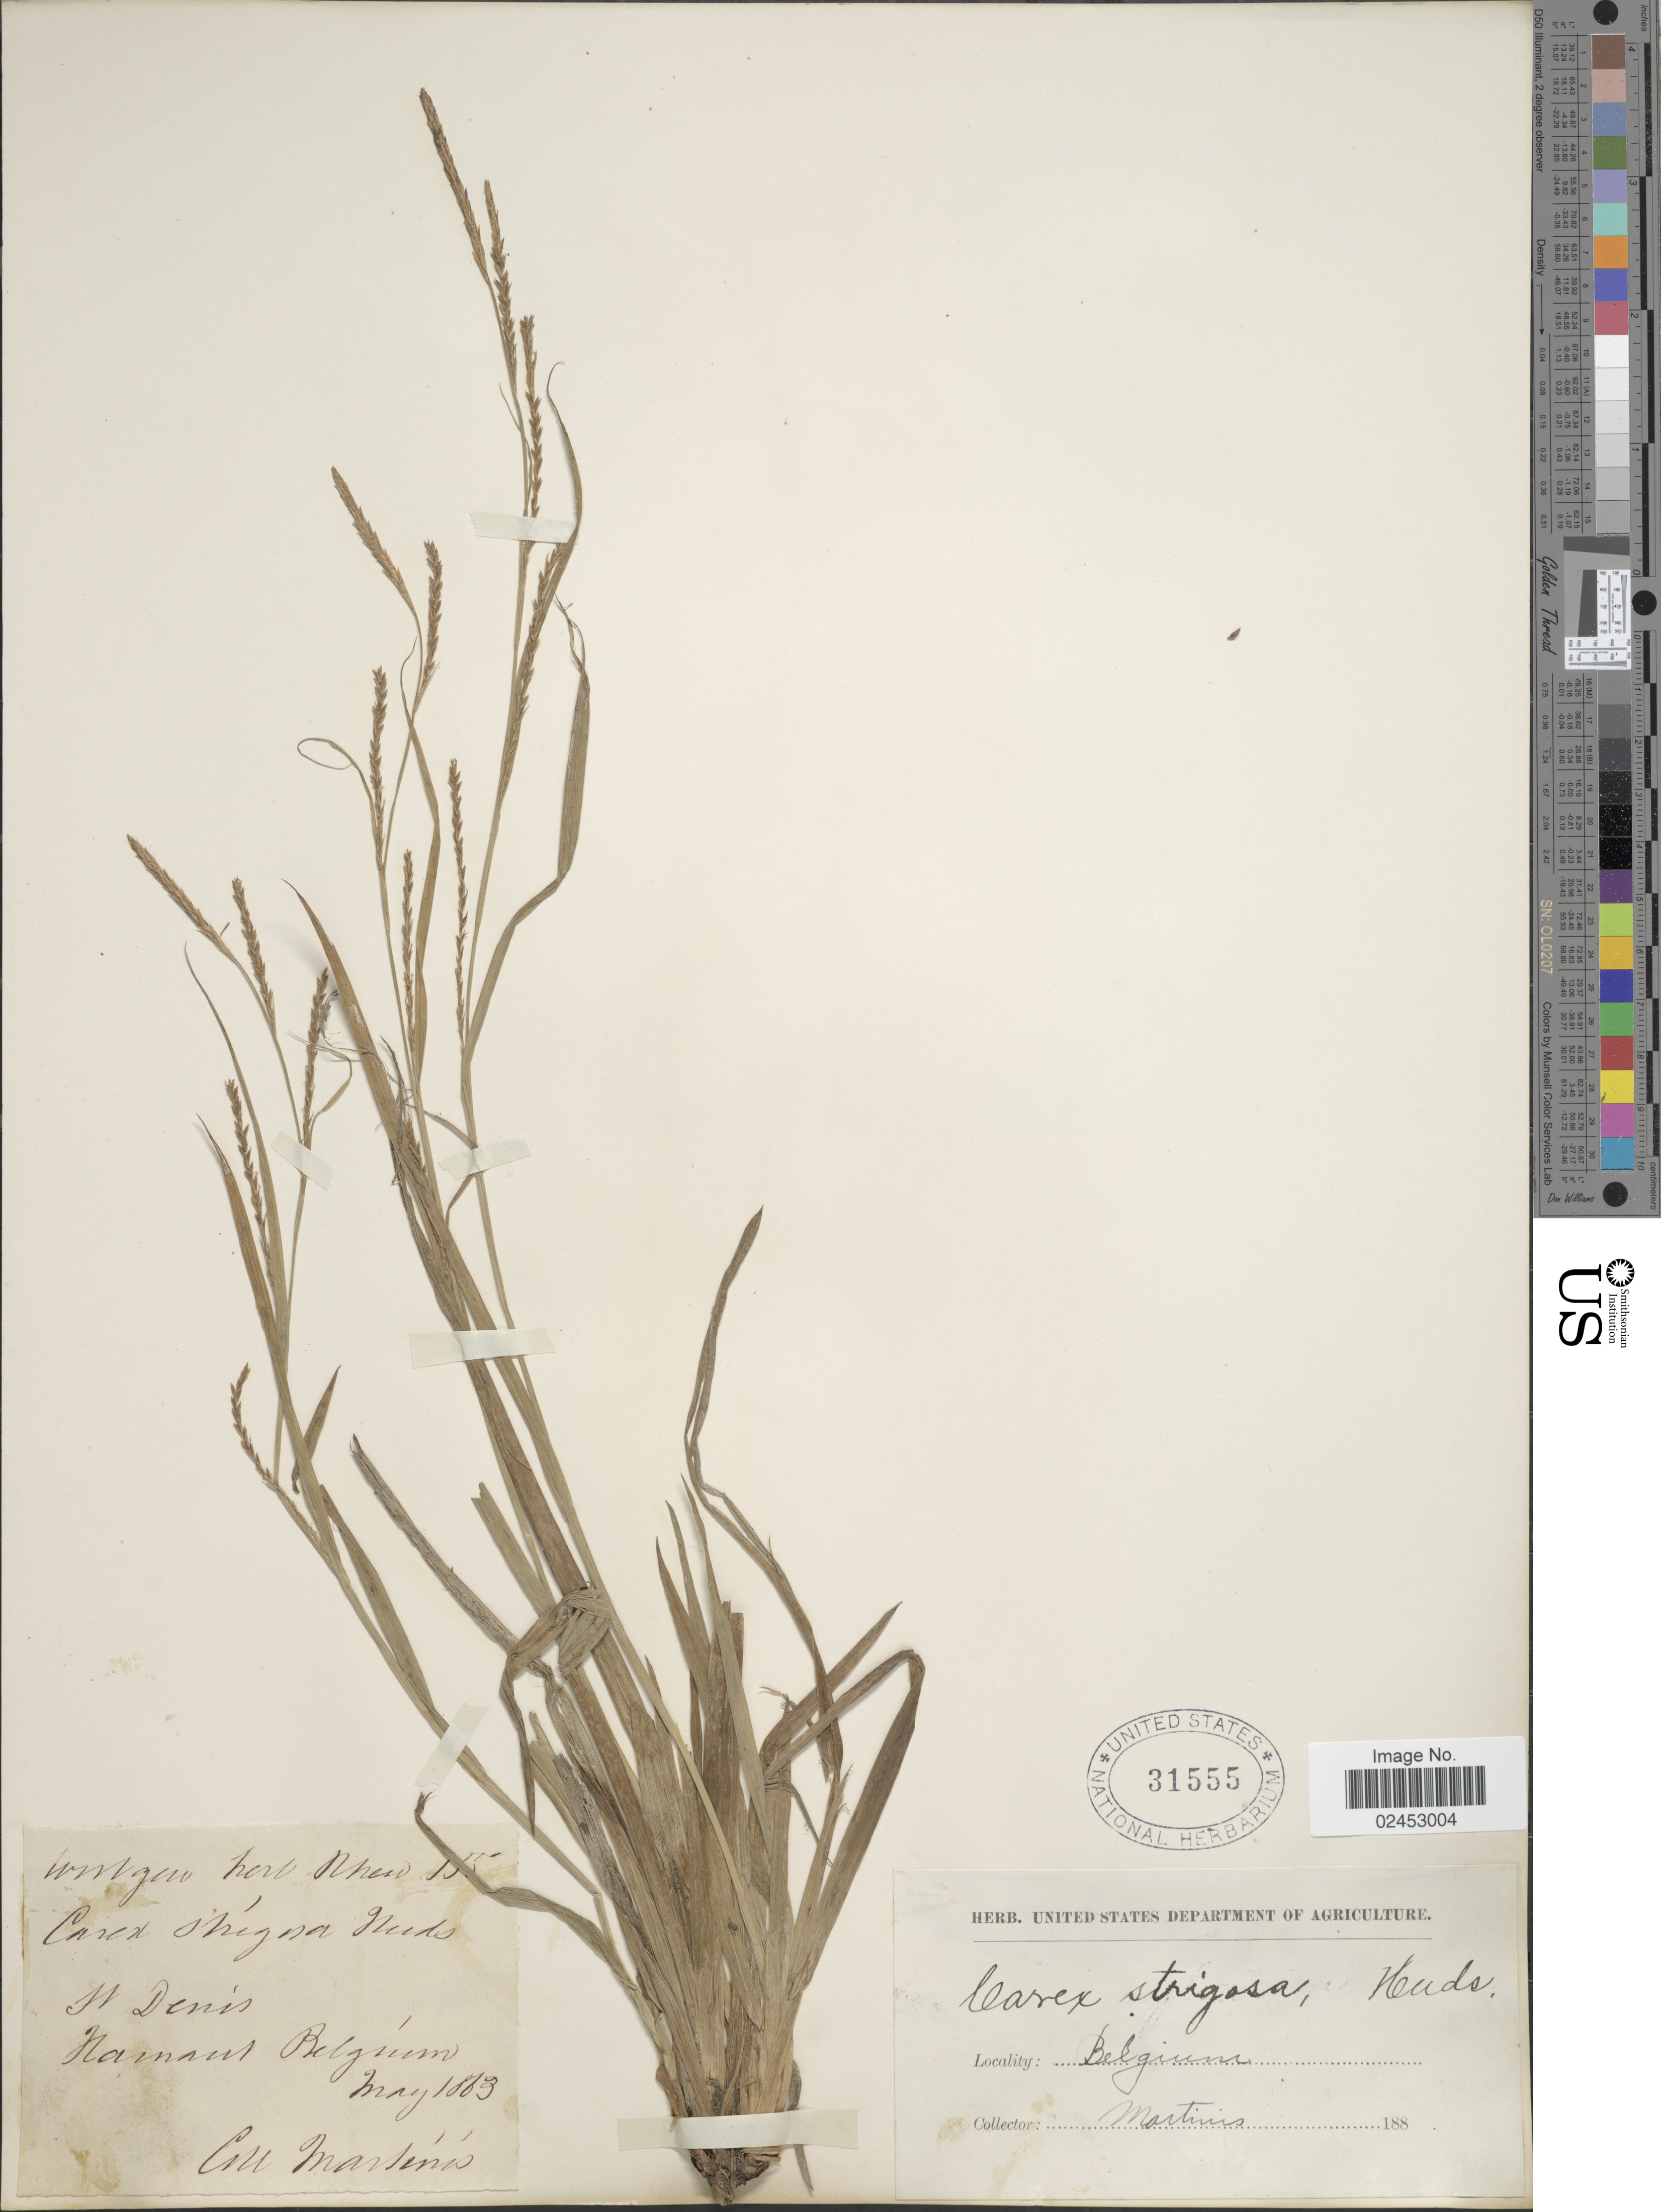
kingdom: Plantae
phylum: Tracheophyta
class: Liliopsida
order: Poales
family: Cyperaceae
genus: Carex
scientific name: Carex strigosa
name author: Huds.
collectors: -. Martinis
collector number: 1!5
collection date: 1863-05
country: Belgium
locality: St. Denis, Namaus [interpreted].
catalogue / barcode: US 31555